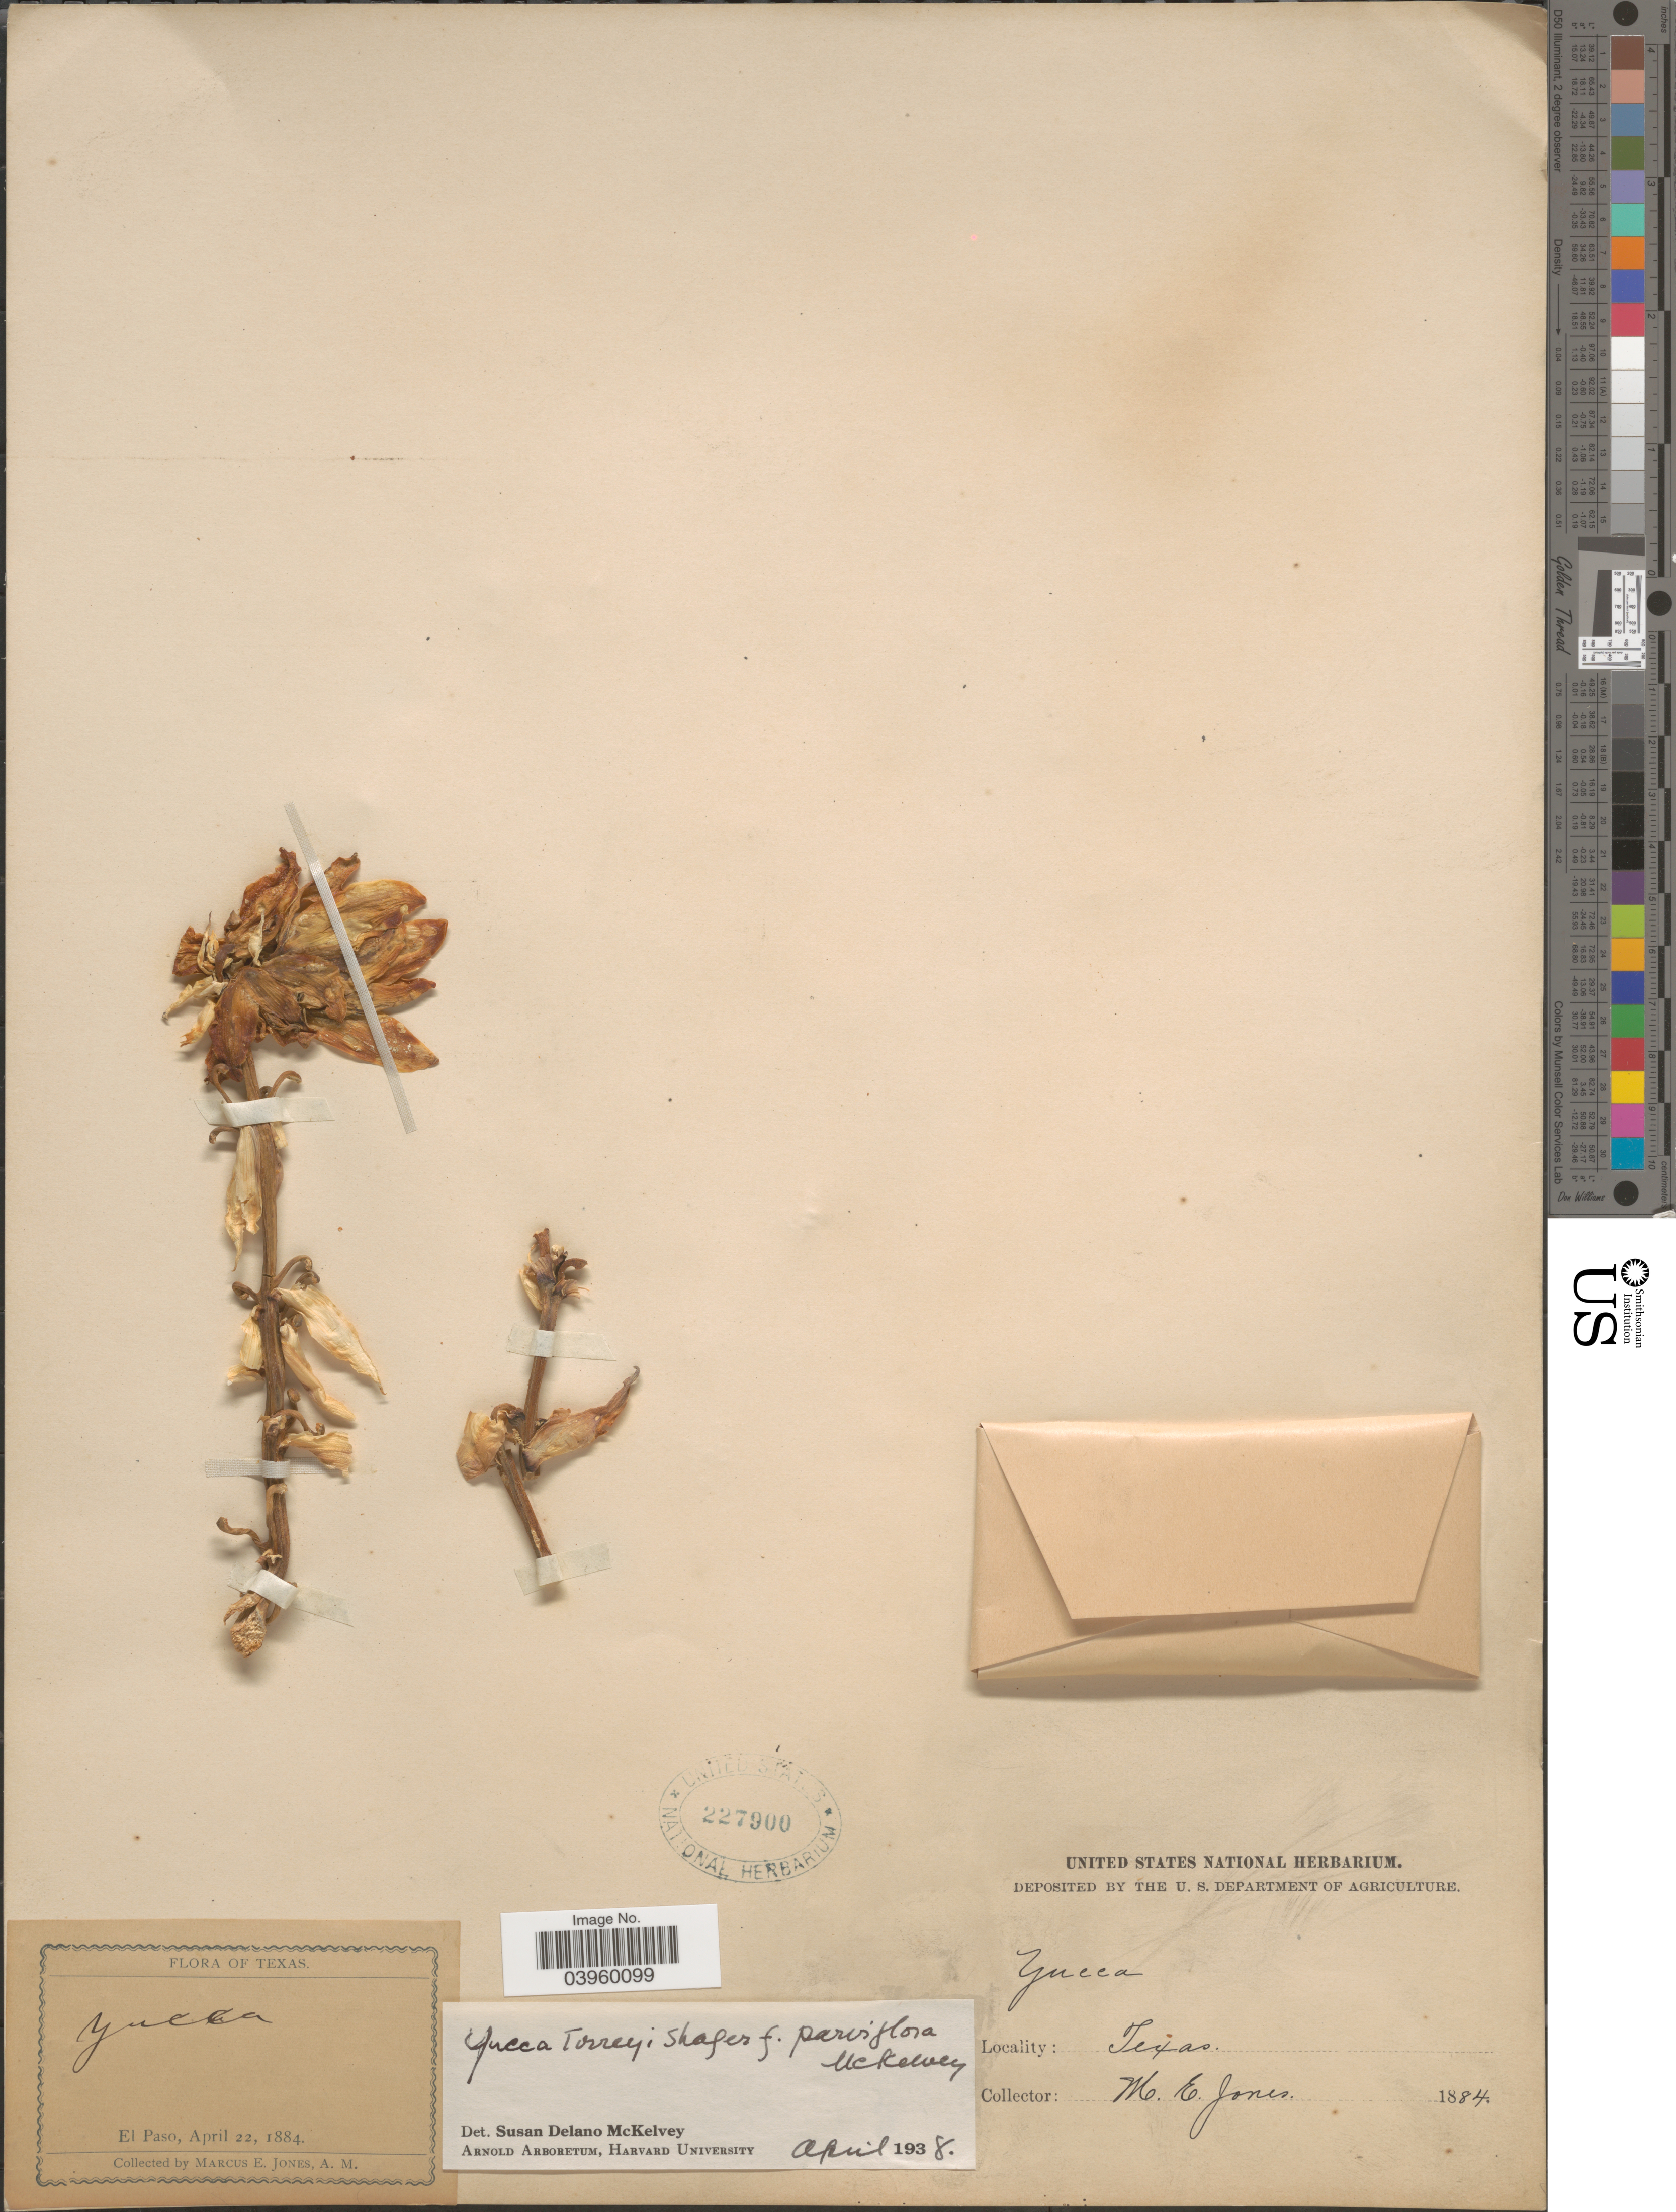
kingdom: Plantae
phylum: Tracheophyta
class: Liliopsida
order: Asparagales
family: Asparagaceae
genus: Yucca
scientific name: Yucca torreyi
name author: Shafer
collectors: M. E. Jones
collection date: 1884-04-22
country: United States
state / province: Texas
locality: El Paso.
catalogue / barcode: US 227900